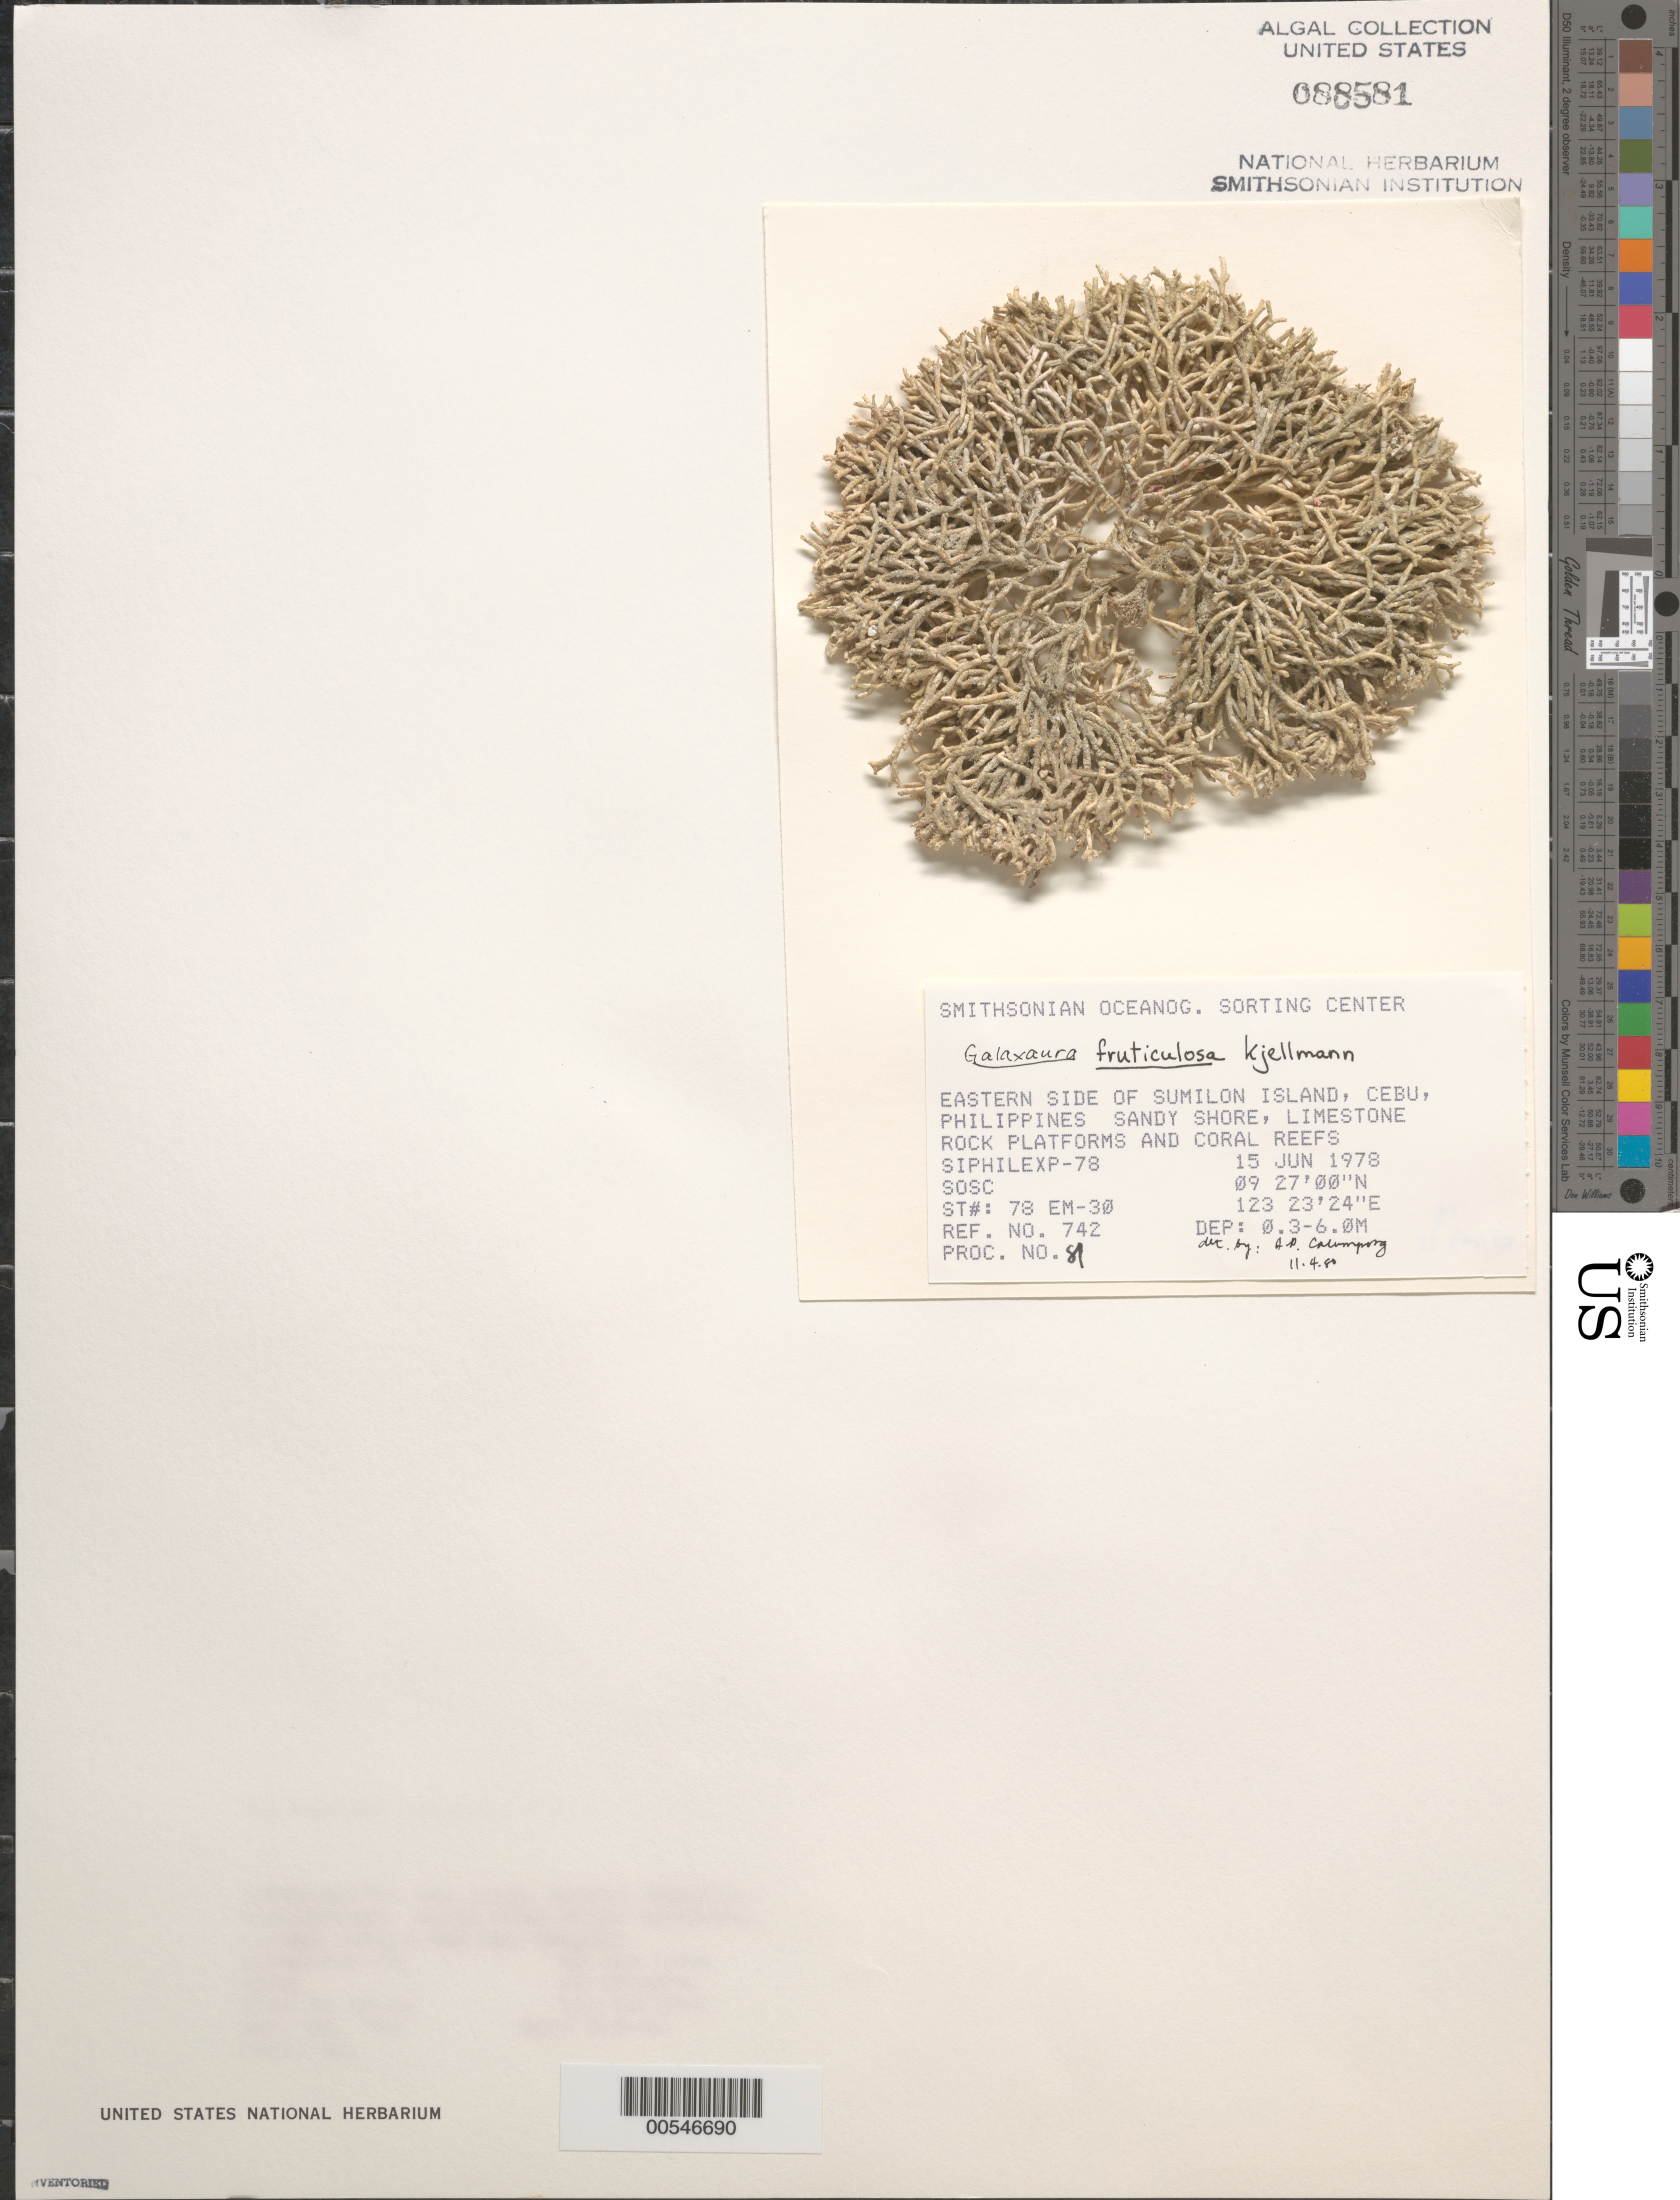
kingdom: Plantae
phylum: Rhodophyta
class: Florideophyceae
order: Nemaliales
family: Galaxauraceae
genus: Galaxaura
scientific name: Galaxaura rugosa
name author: (Ellis & Sol.) J.V.Lamouroux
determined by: Algae name updating Project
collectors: SOSC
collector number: Station 78 Em-30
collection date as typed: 15 Jun 1978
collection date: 1978-06-15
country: Philippines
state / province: Central Visayas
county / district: Cebu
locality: Sumilon island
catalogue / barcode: US 88581